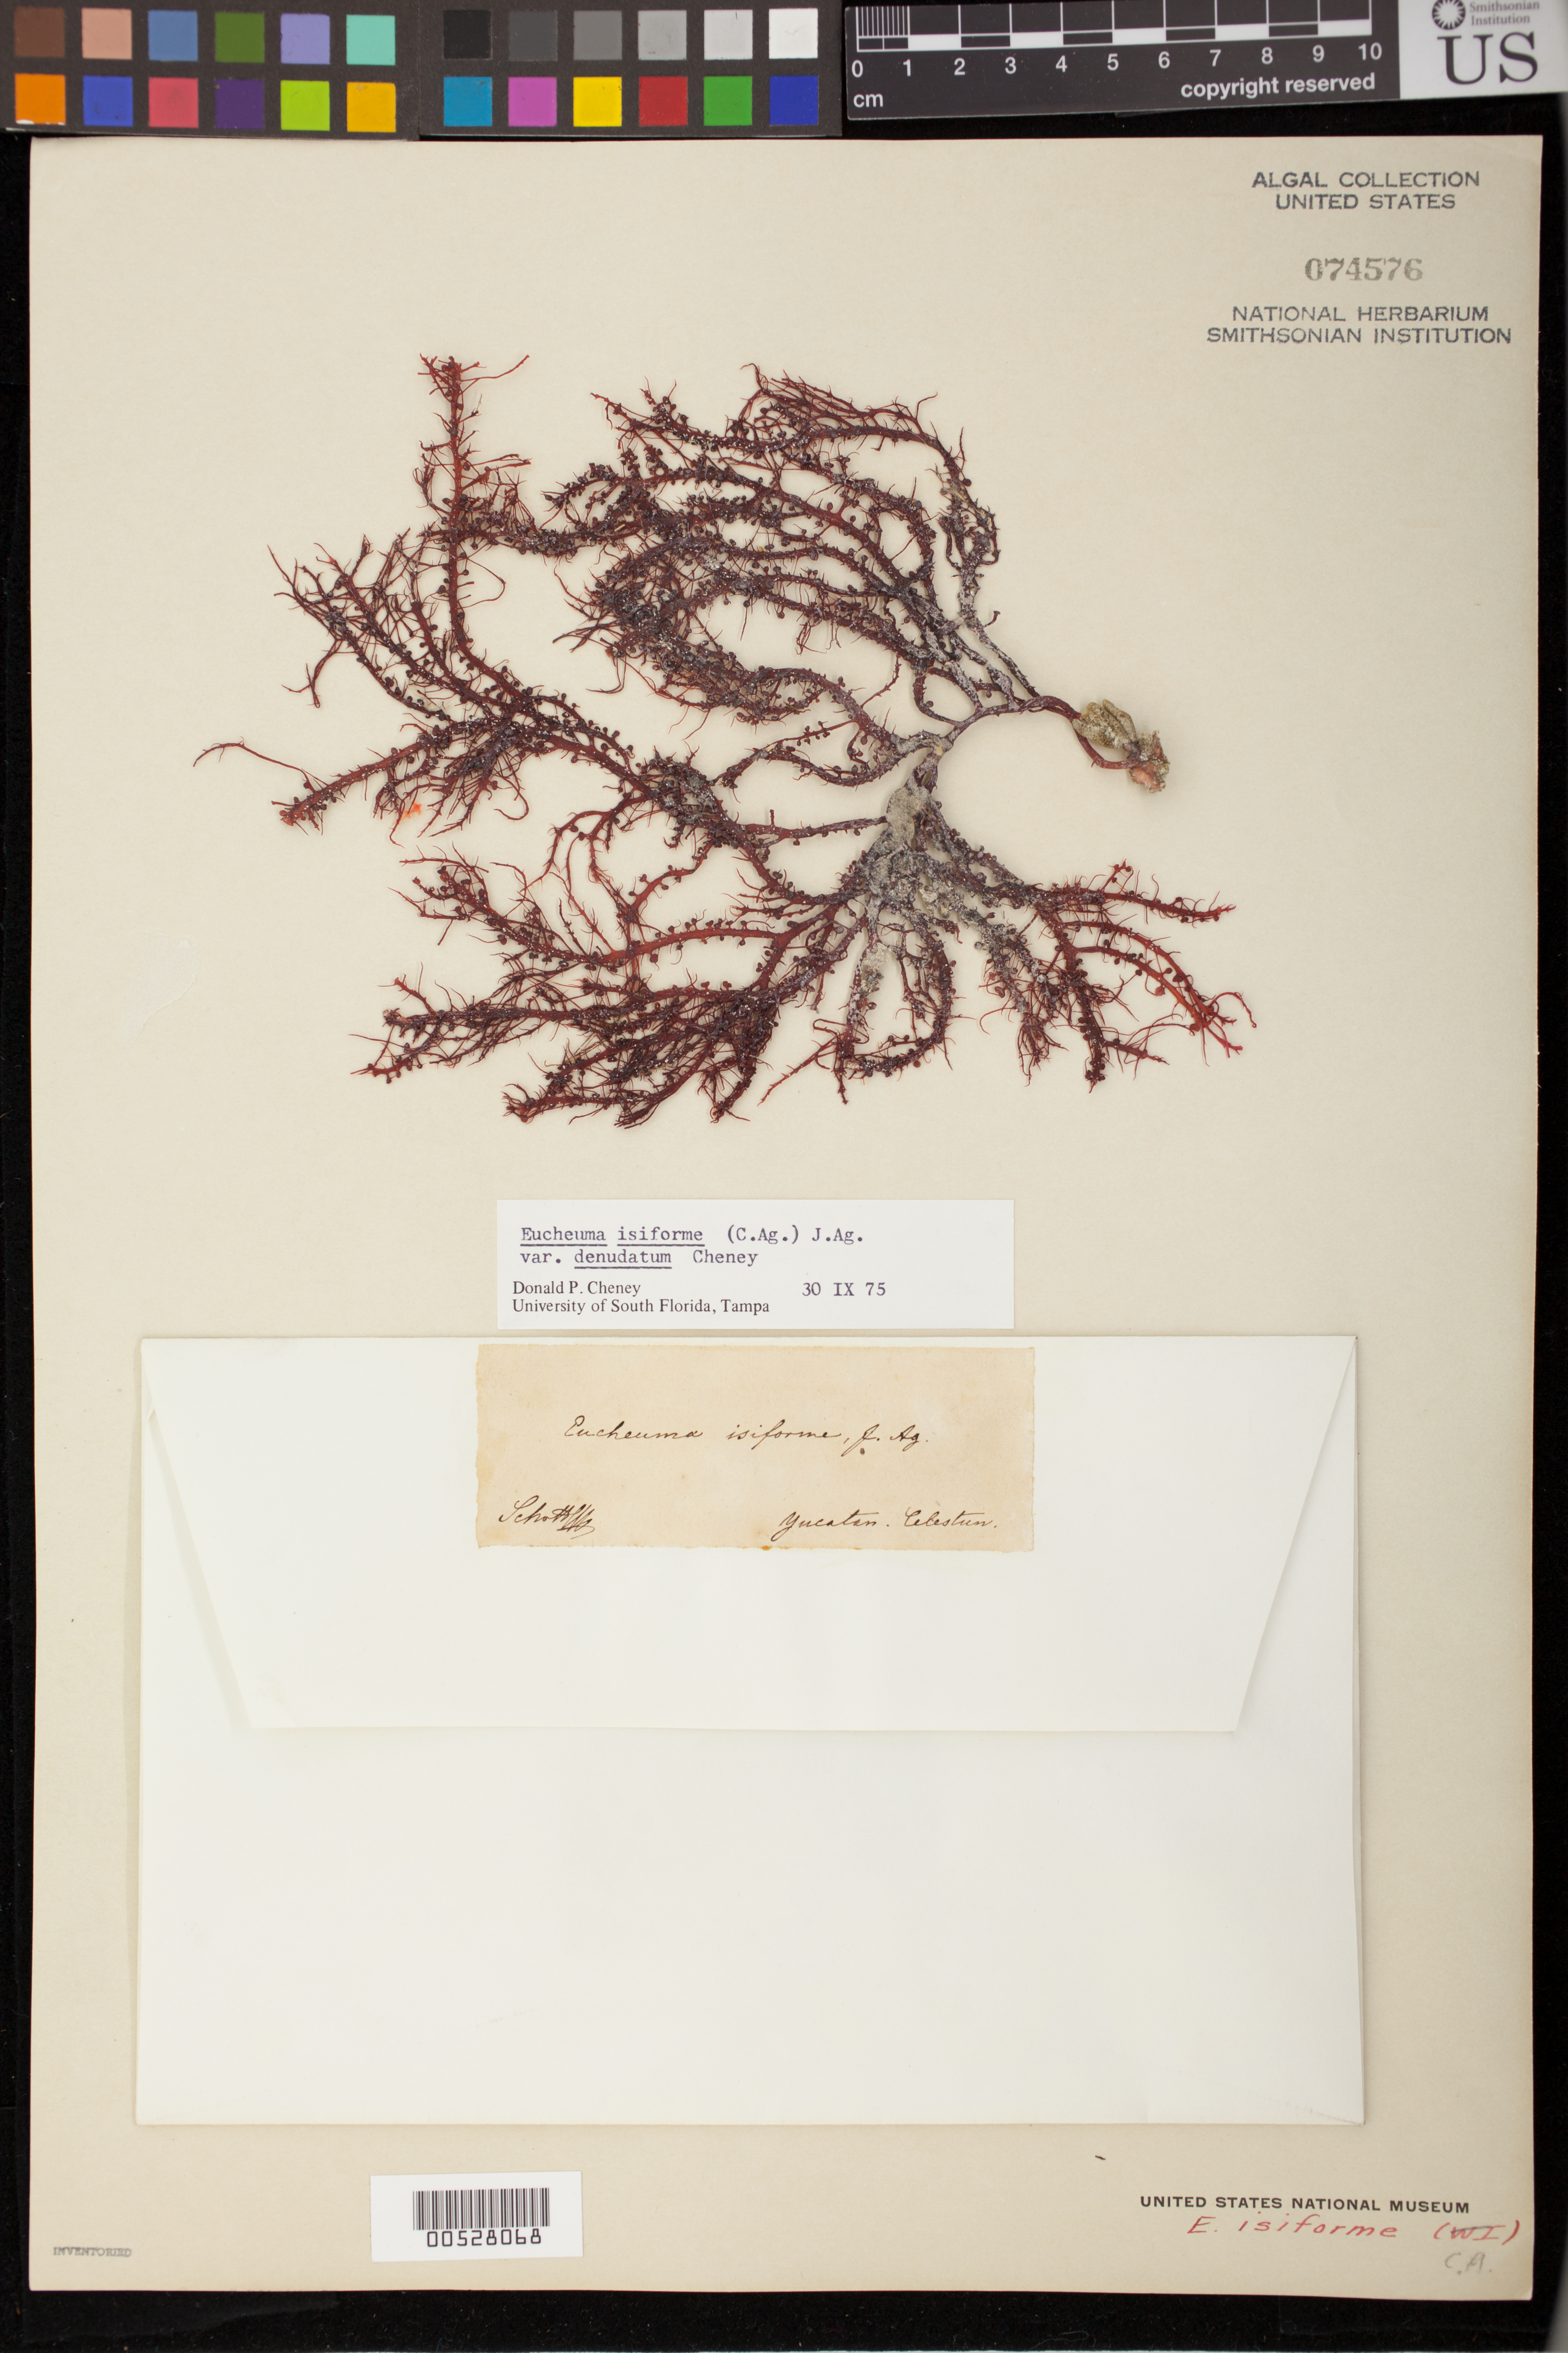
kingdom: Plantae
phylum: Rhodophyta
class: Florideophyceae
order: Gigartinales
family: Solieriaceae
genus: Eucheumatopsis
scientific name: Eucheumatopsis isiformis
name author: (C. Agardh) M.L. Núñez-Resendiz et al.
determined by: Algae name updating Project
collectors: A. C. V. Schott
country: Mexico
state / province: Yucatan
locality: Celestun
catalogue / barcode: US 74576